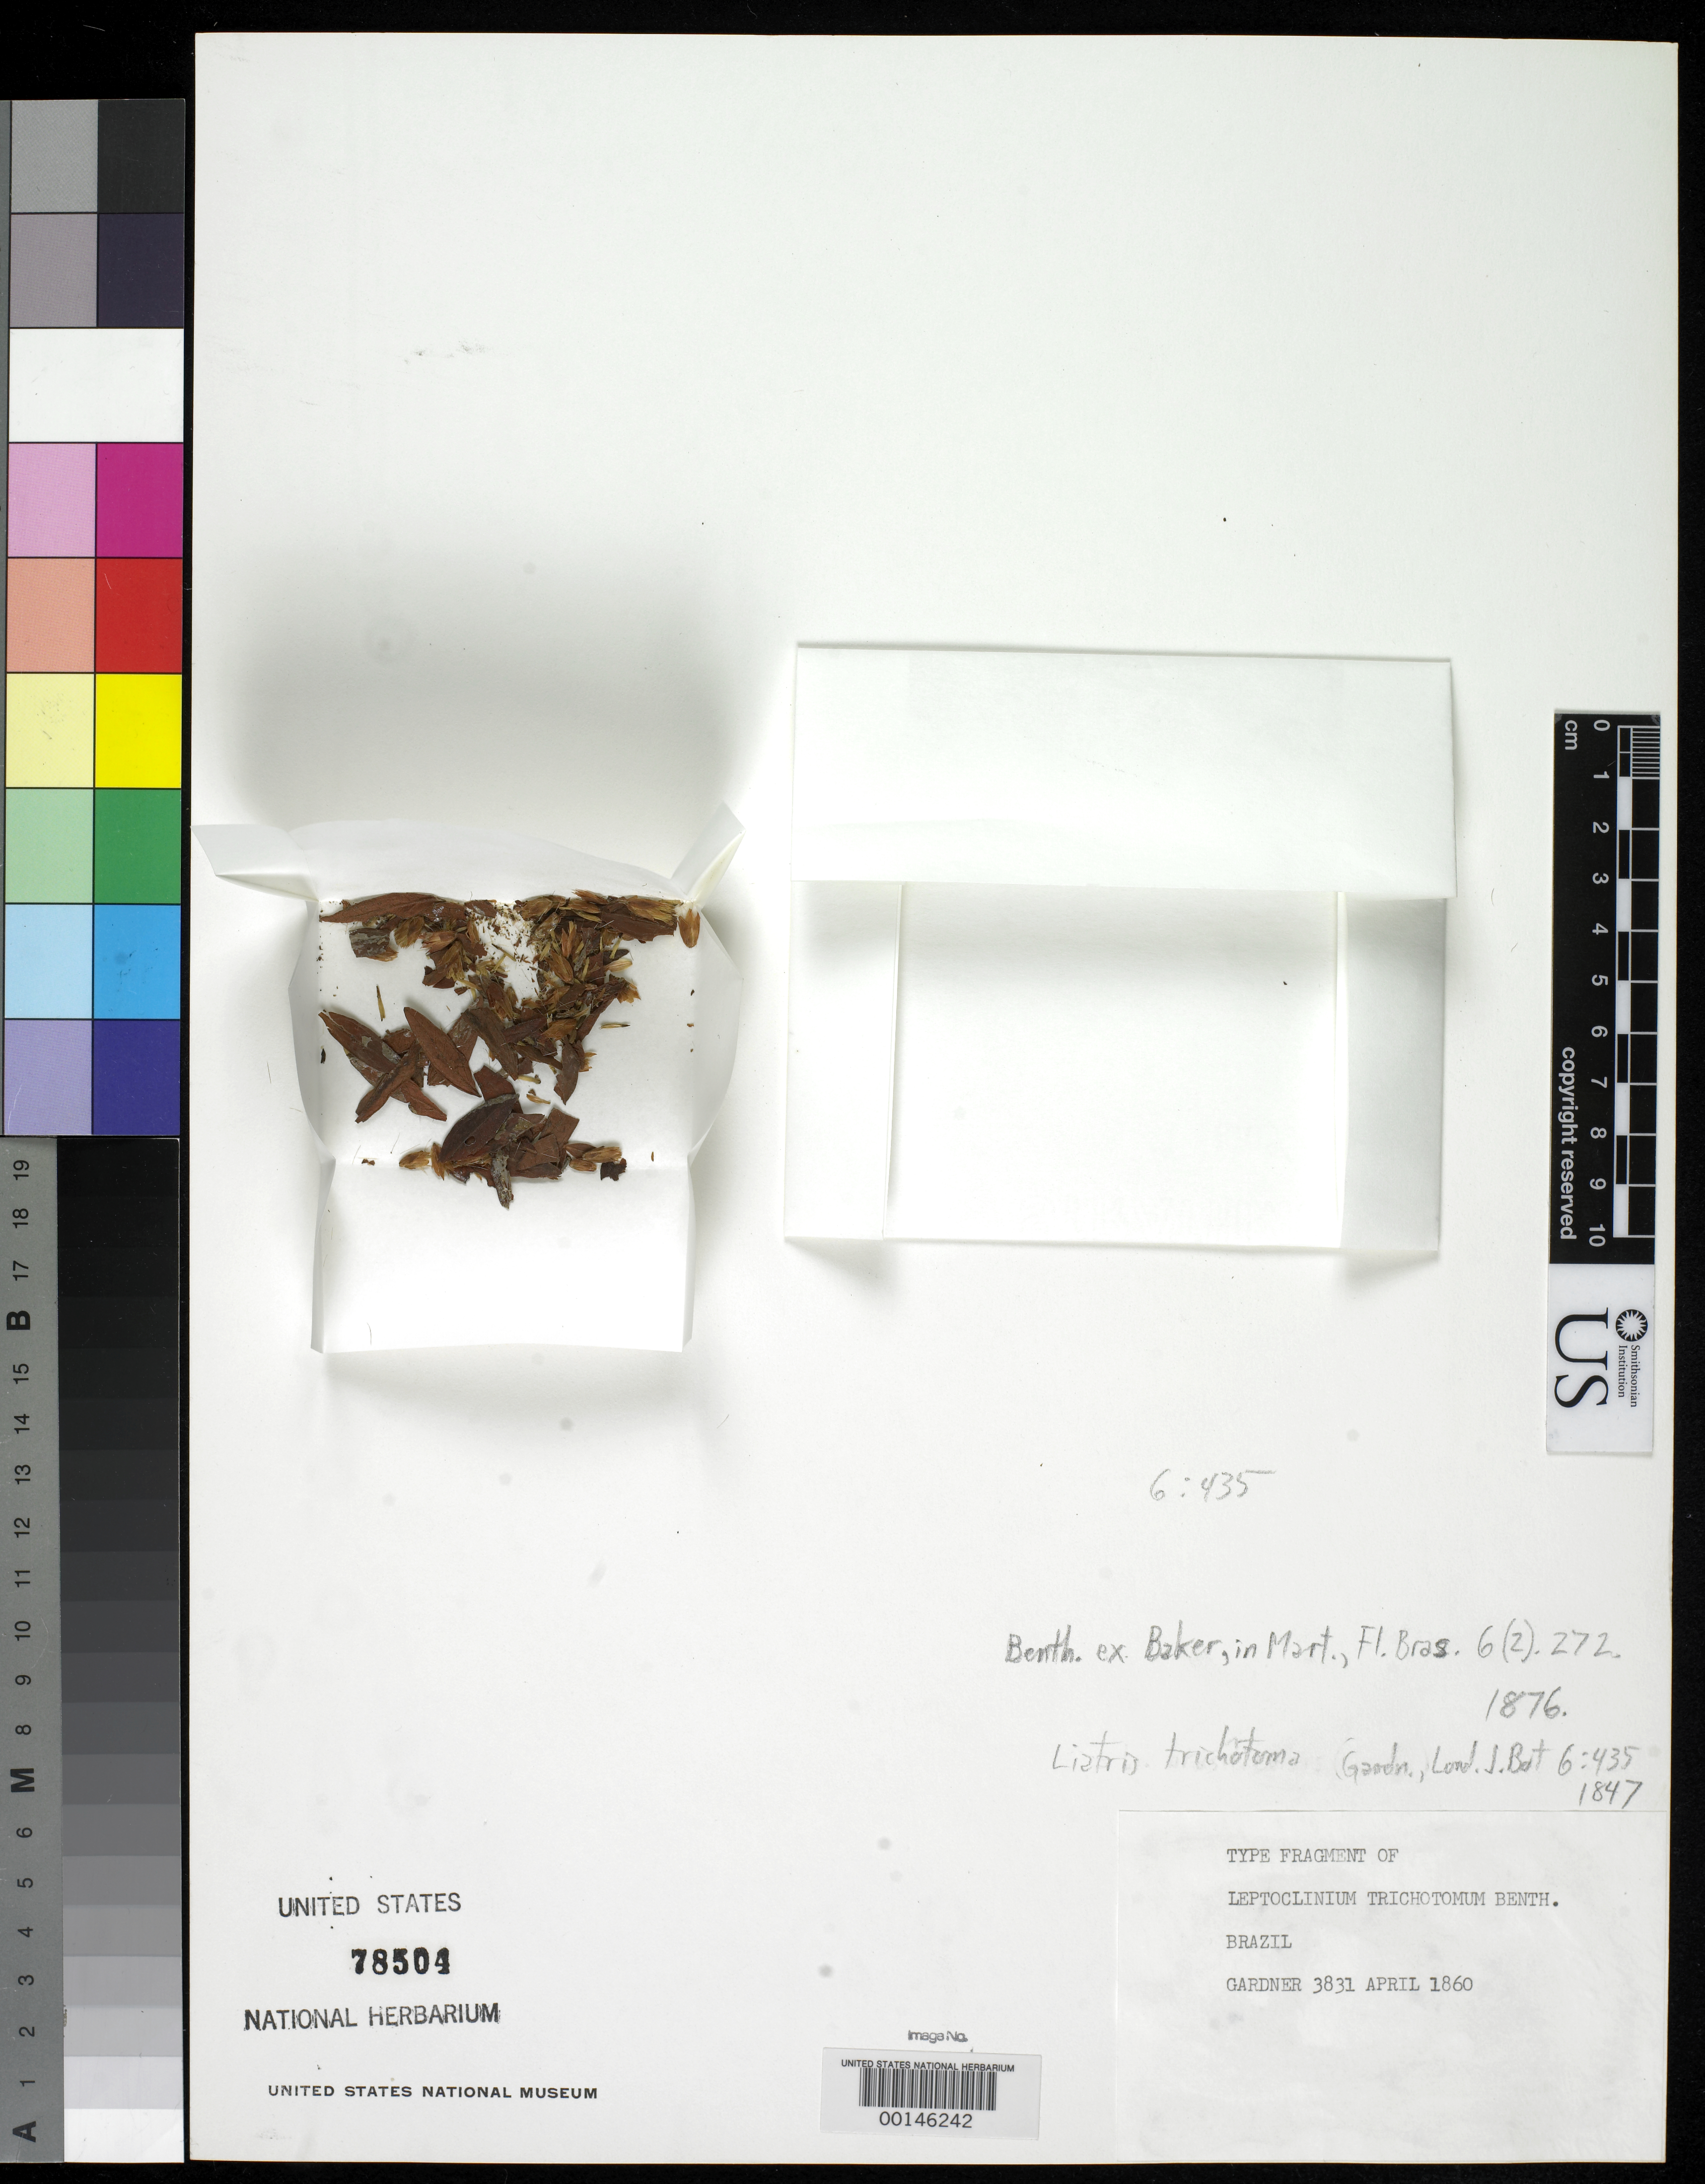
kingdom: Plantae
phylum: Tracheophyta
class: Magnoliopsida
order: Asterales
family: Asteraceae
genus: Liatris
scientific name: Liatris trichotoma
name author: Gardner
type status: Isotype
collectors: G. Gardner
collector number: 3831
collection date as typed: Apr 1840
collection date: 1840-04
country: Brazil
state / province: Goiás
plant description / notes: Fragmentary material of type specimen ex herb. unknown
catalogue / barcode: US 78504